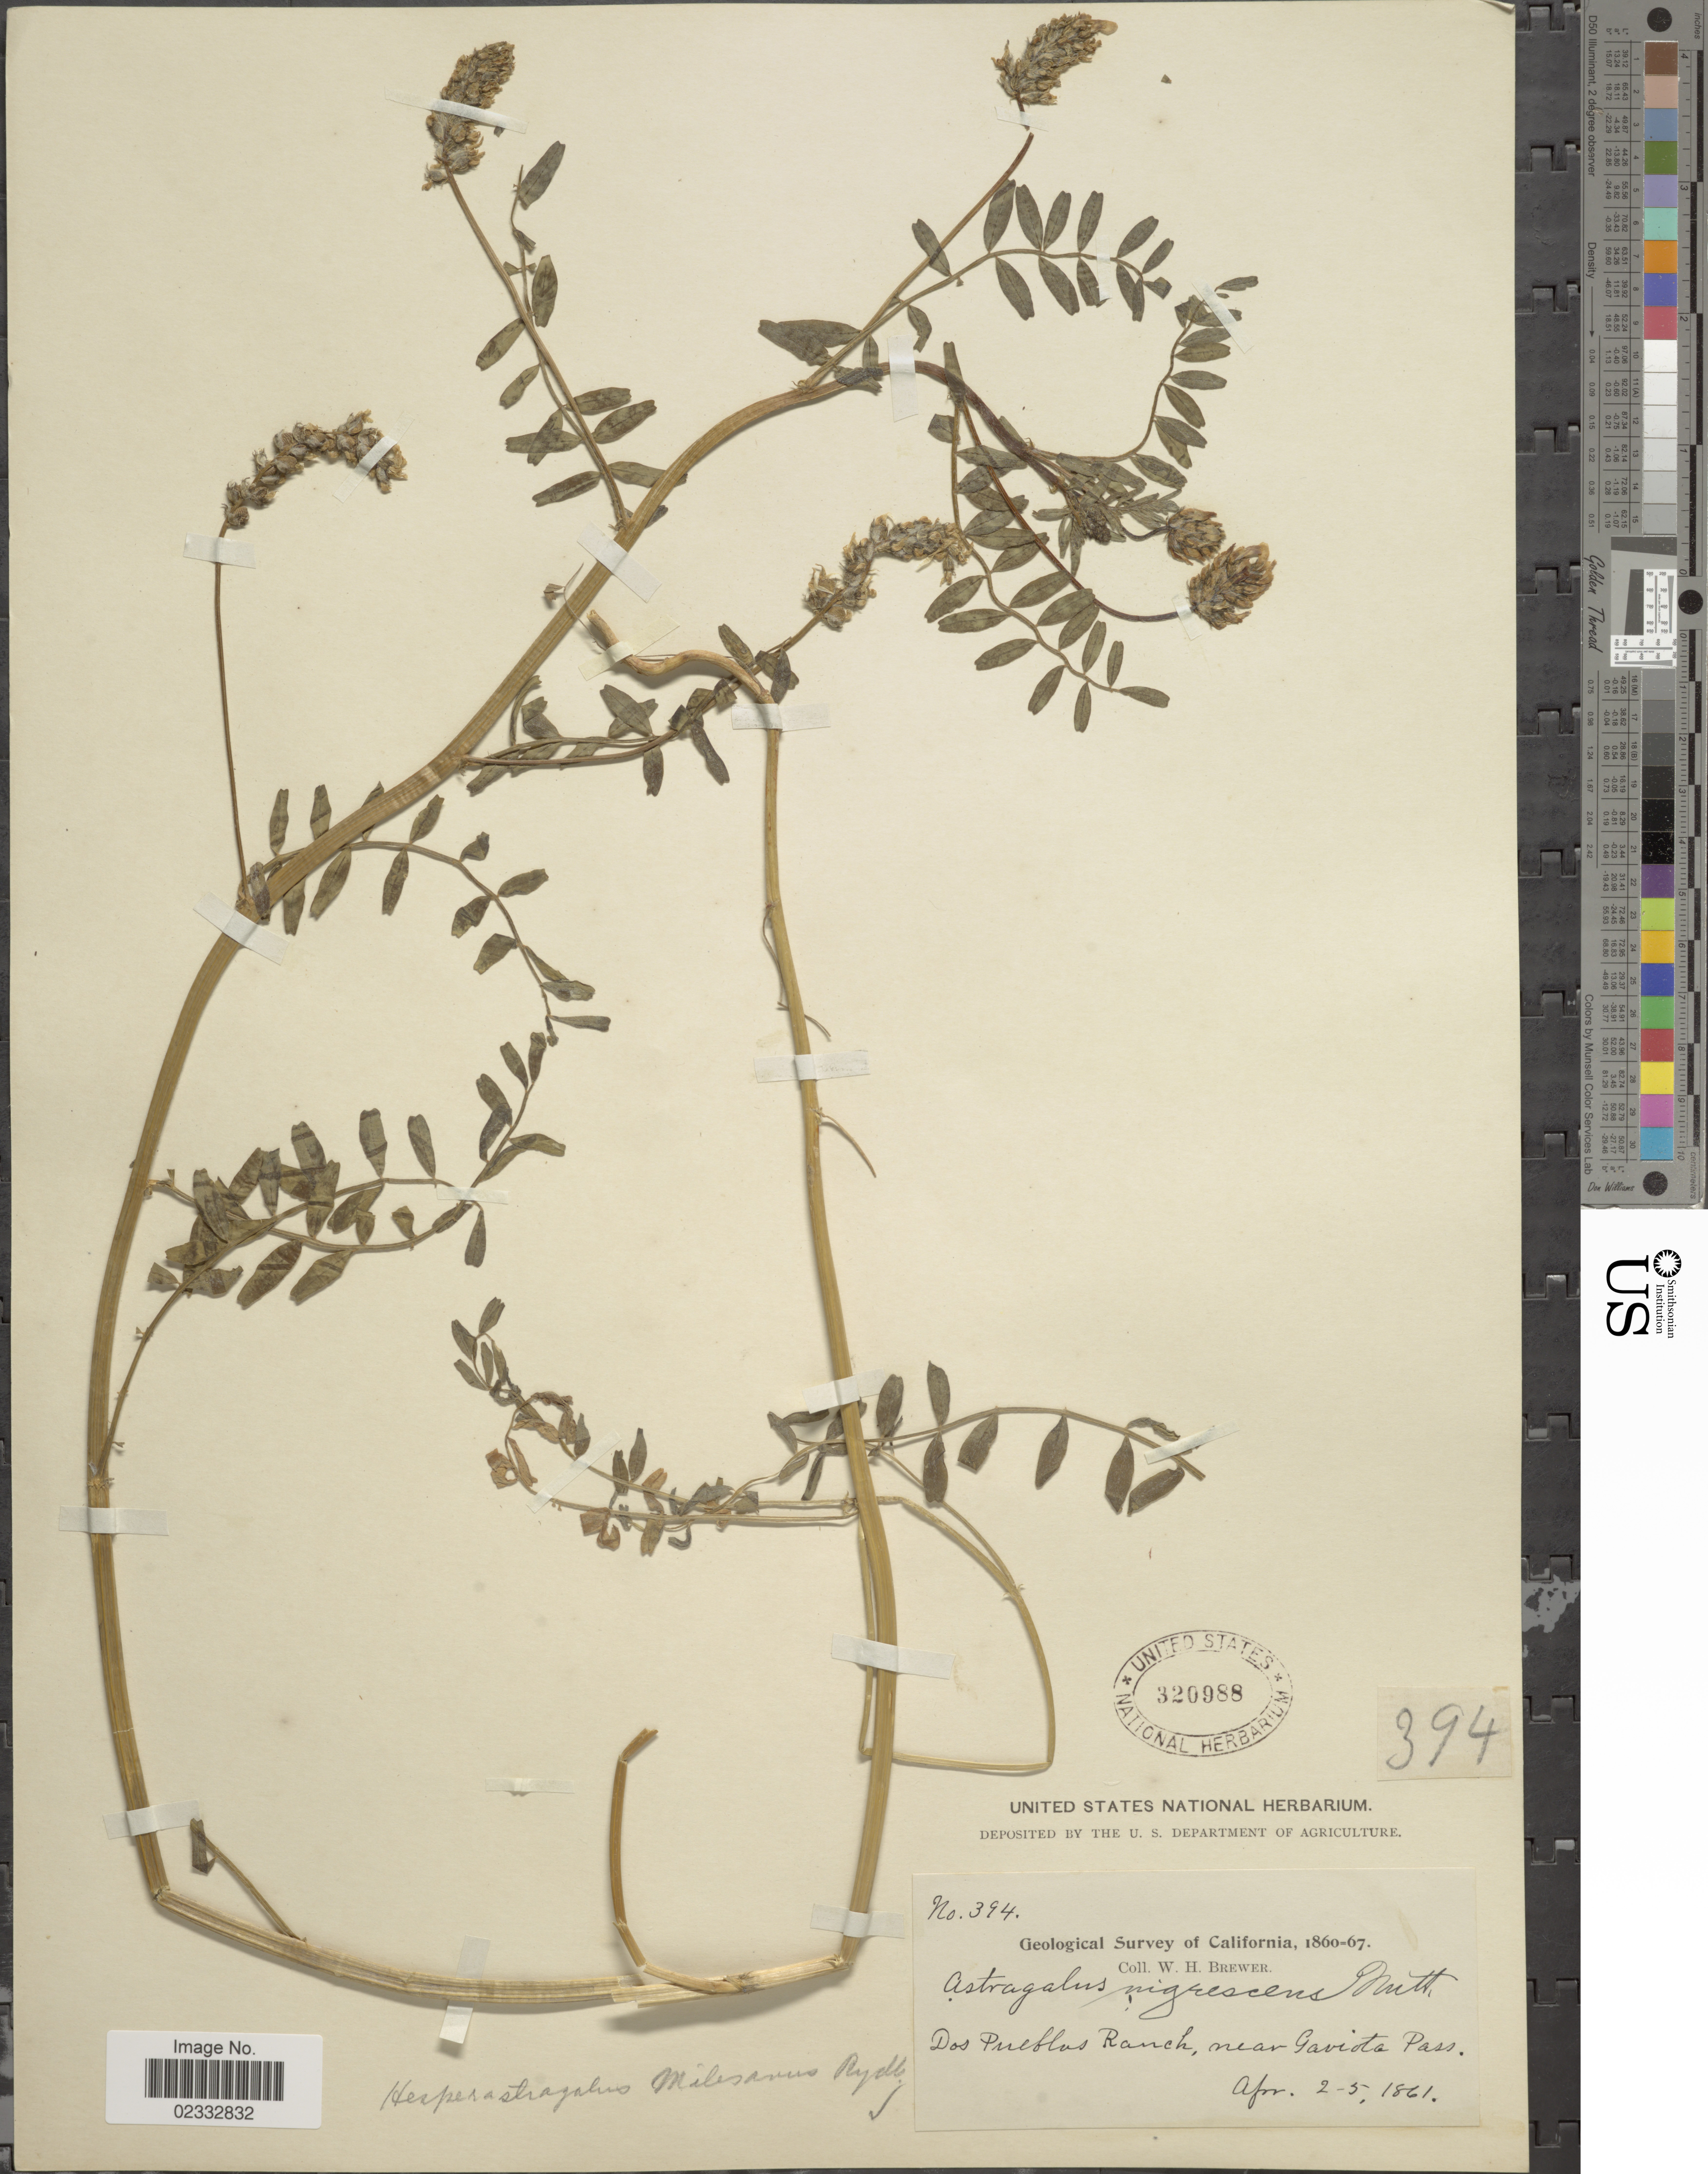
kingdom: Plantae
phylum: Tracheophyta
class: Magnoliopsida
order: Fabales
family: Fabaceae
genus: Astragalus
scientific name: Astragalus didymocarpus var. milesianus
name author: (Rydb.) Jeps.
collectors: W. H. Brewer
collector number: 394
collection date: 1861-04-02/1861-04-05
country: United States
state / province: California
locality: Dos Pueblas Ranch. near Gaviota Pass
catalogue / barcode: US 320988